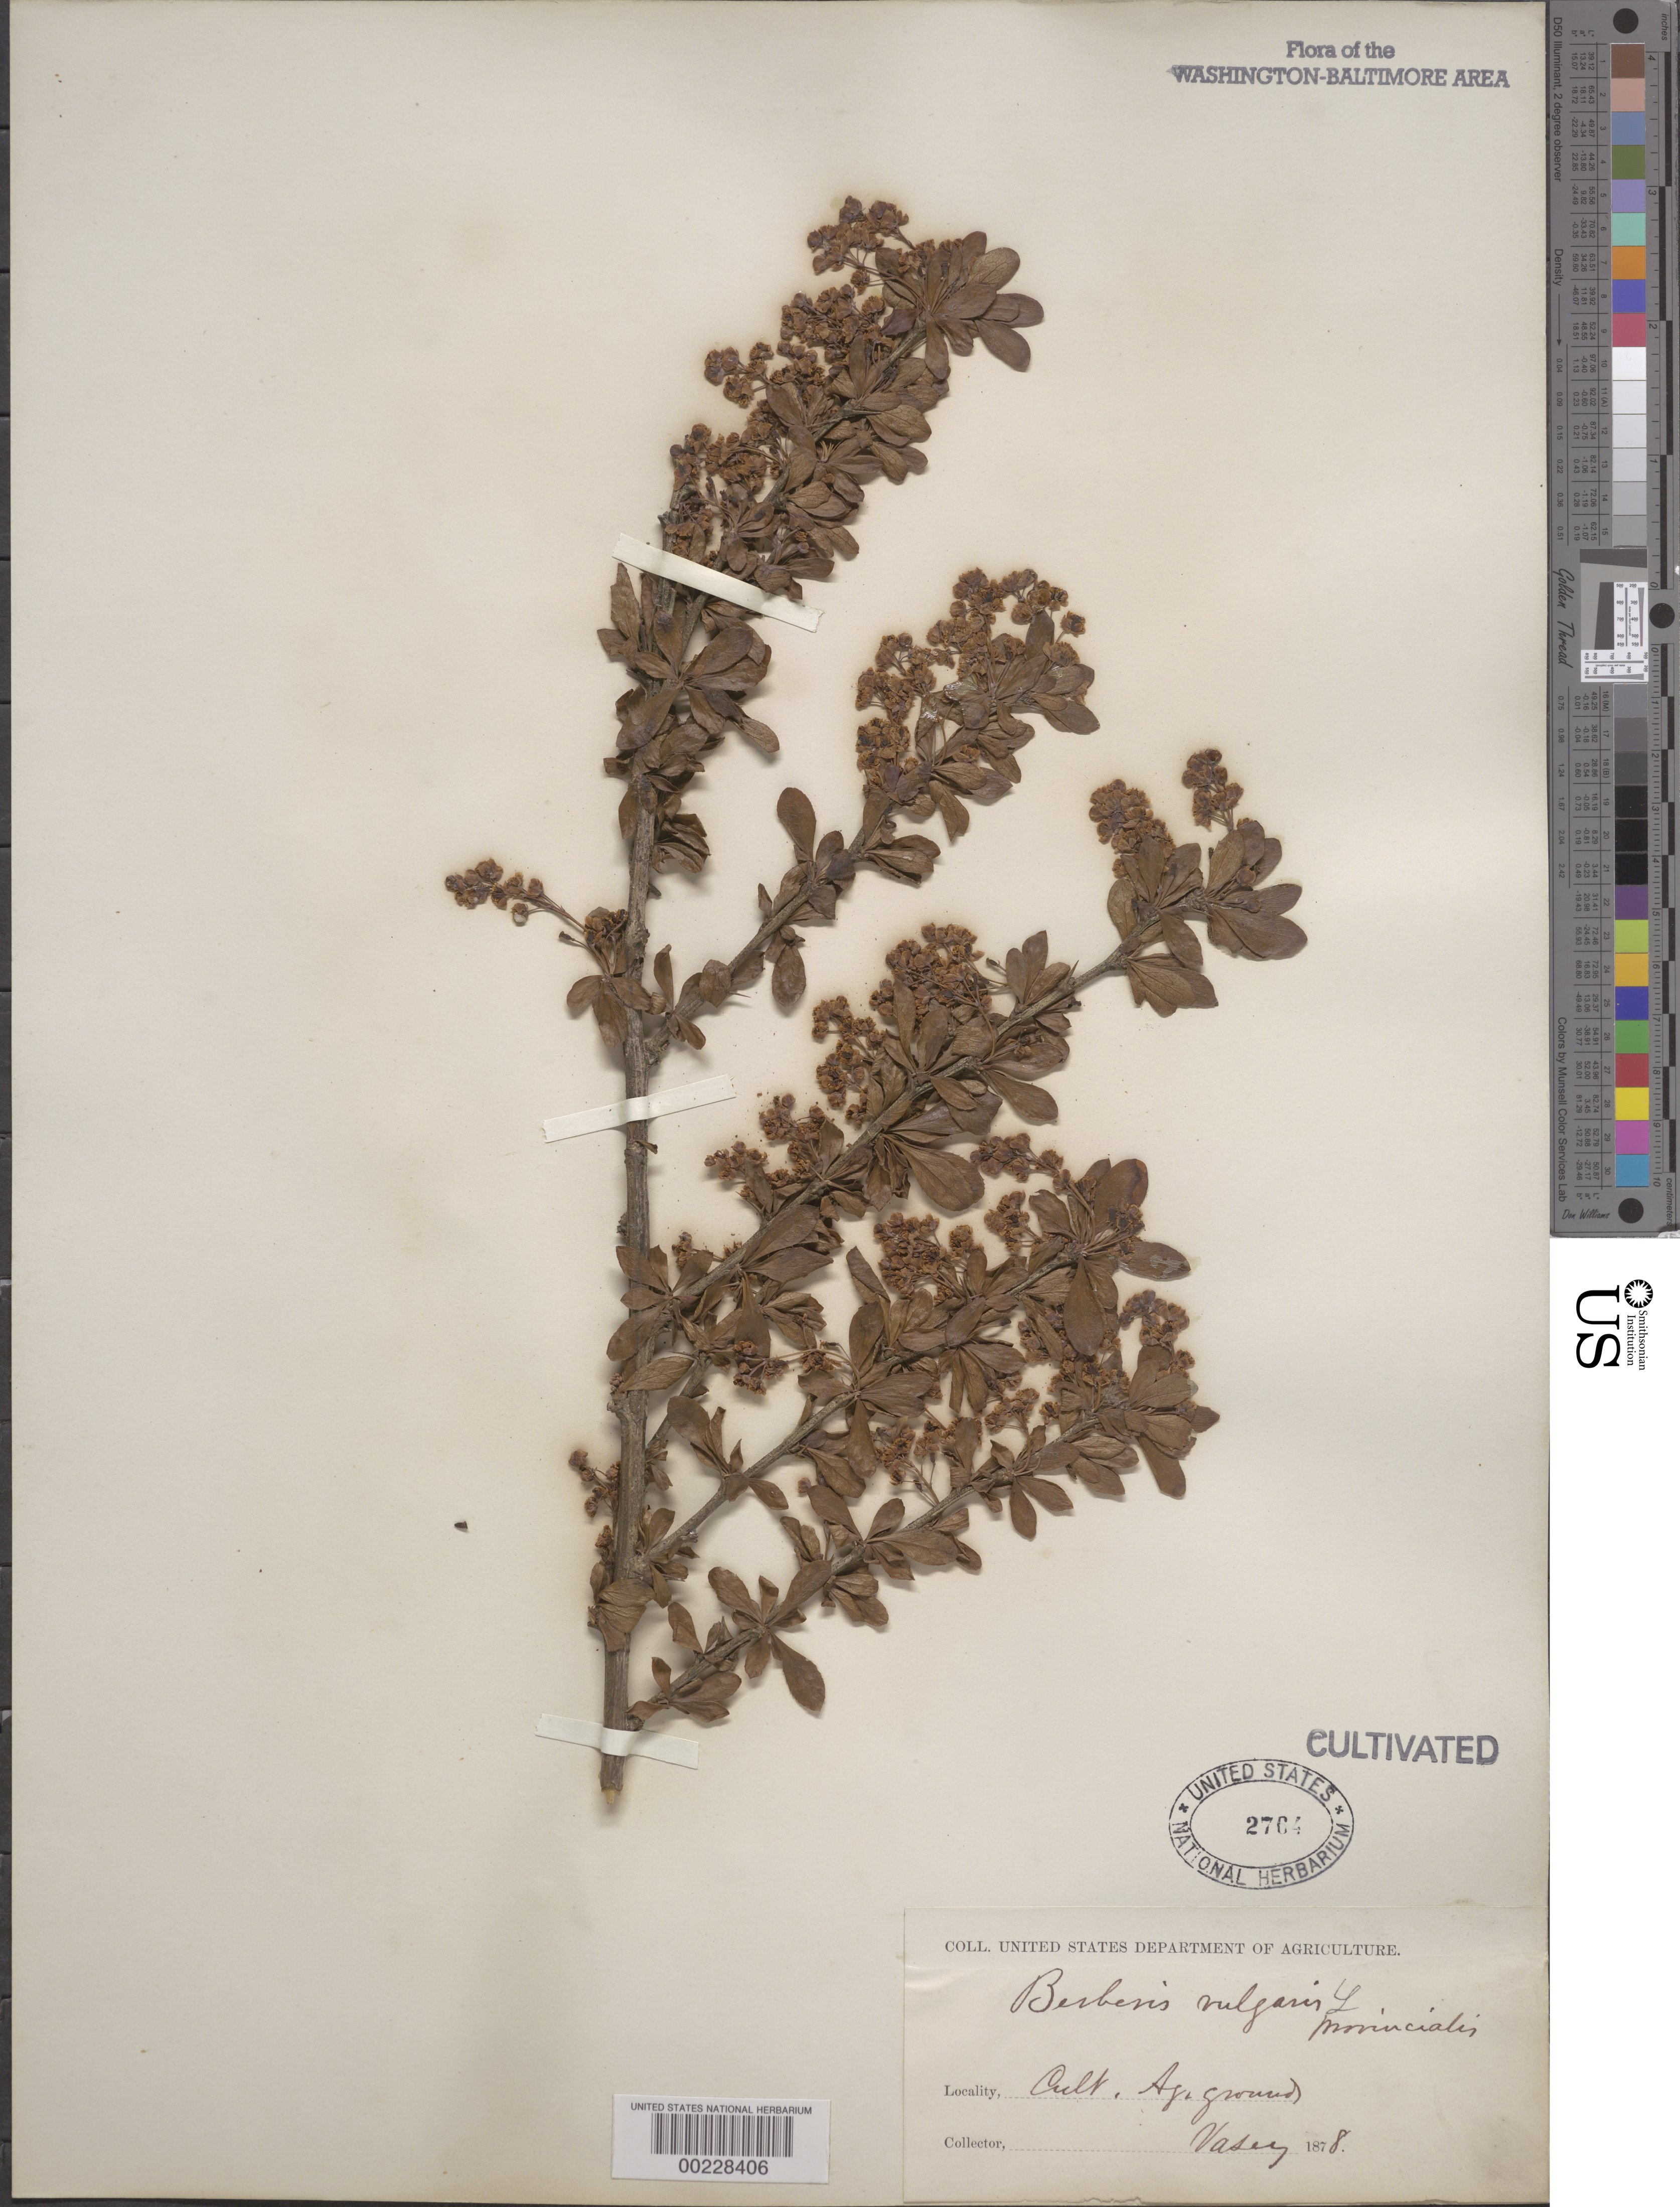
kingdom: Plantae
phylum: Tracheophyta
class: Magnoliopsida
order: Ranunculales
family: Berberidaceae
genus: Berberis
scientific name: Berberis vulgaris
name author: L.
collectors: G. R. Vasey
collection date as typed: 1878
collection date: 1878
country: United States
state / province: District of Columbia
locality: Agricultural grounds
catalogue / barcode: US 2764